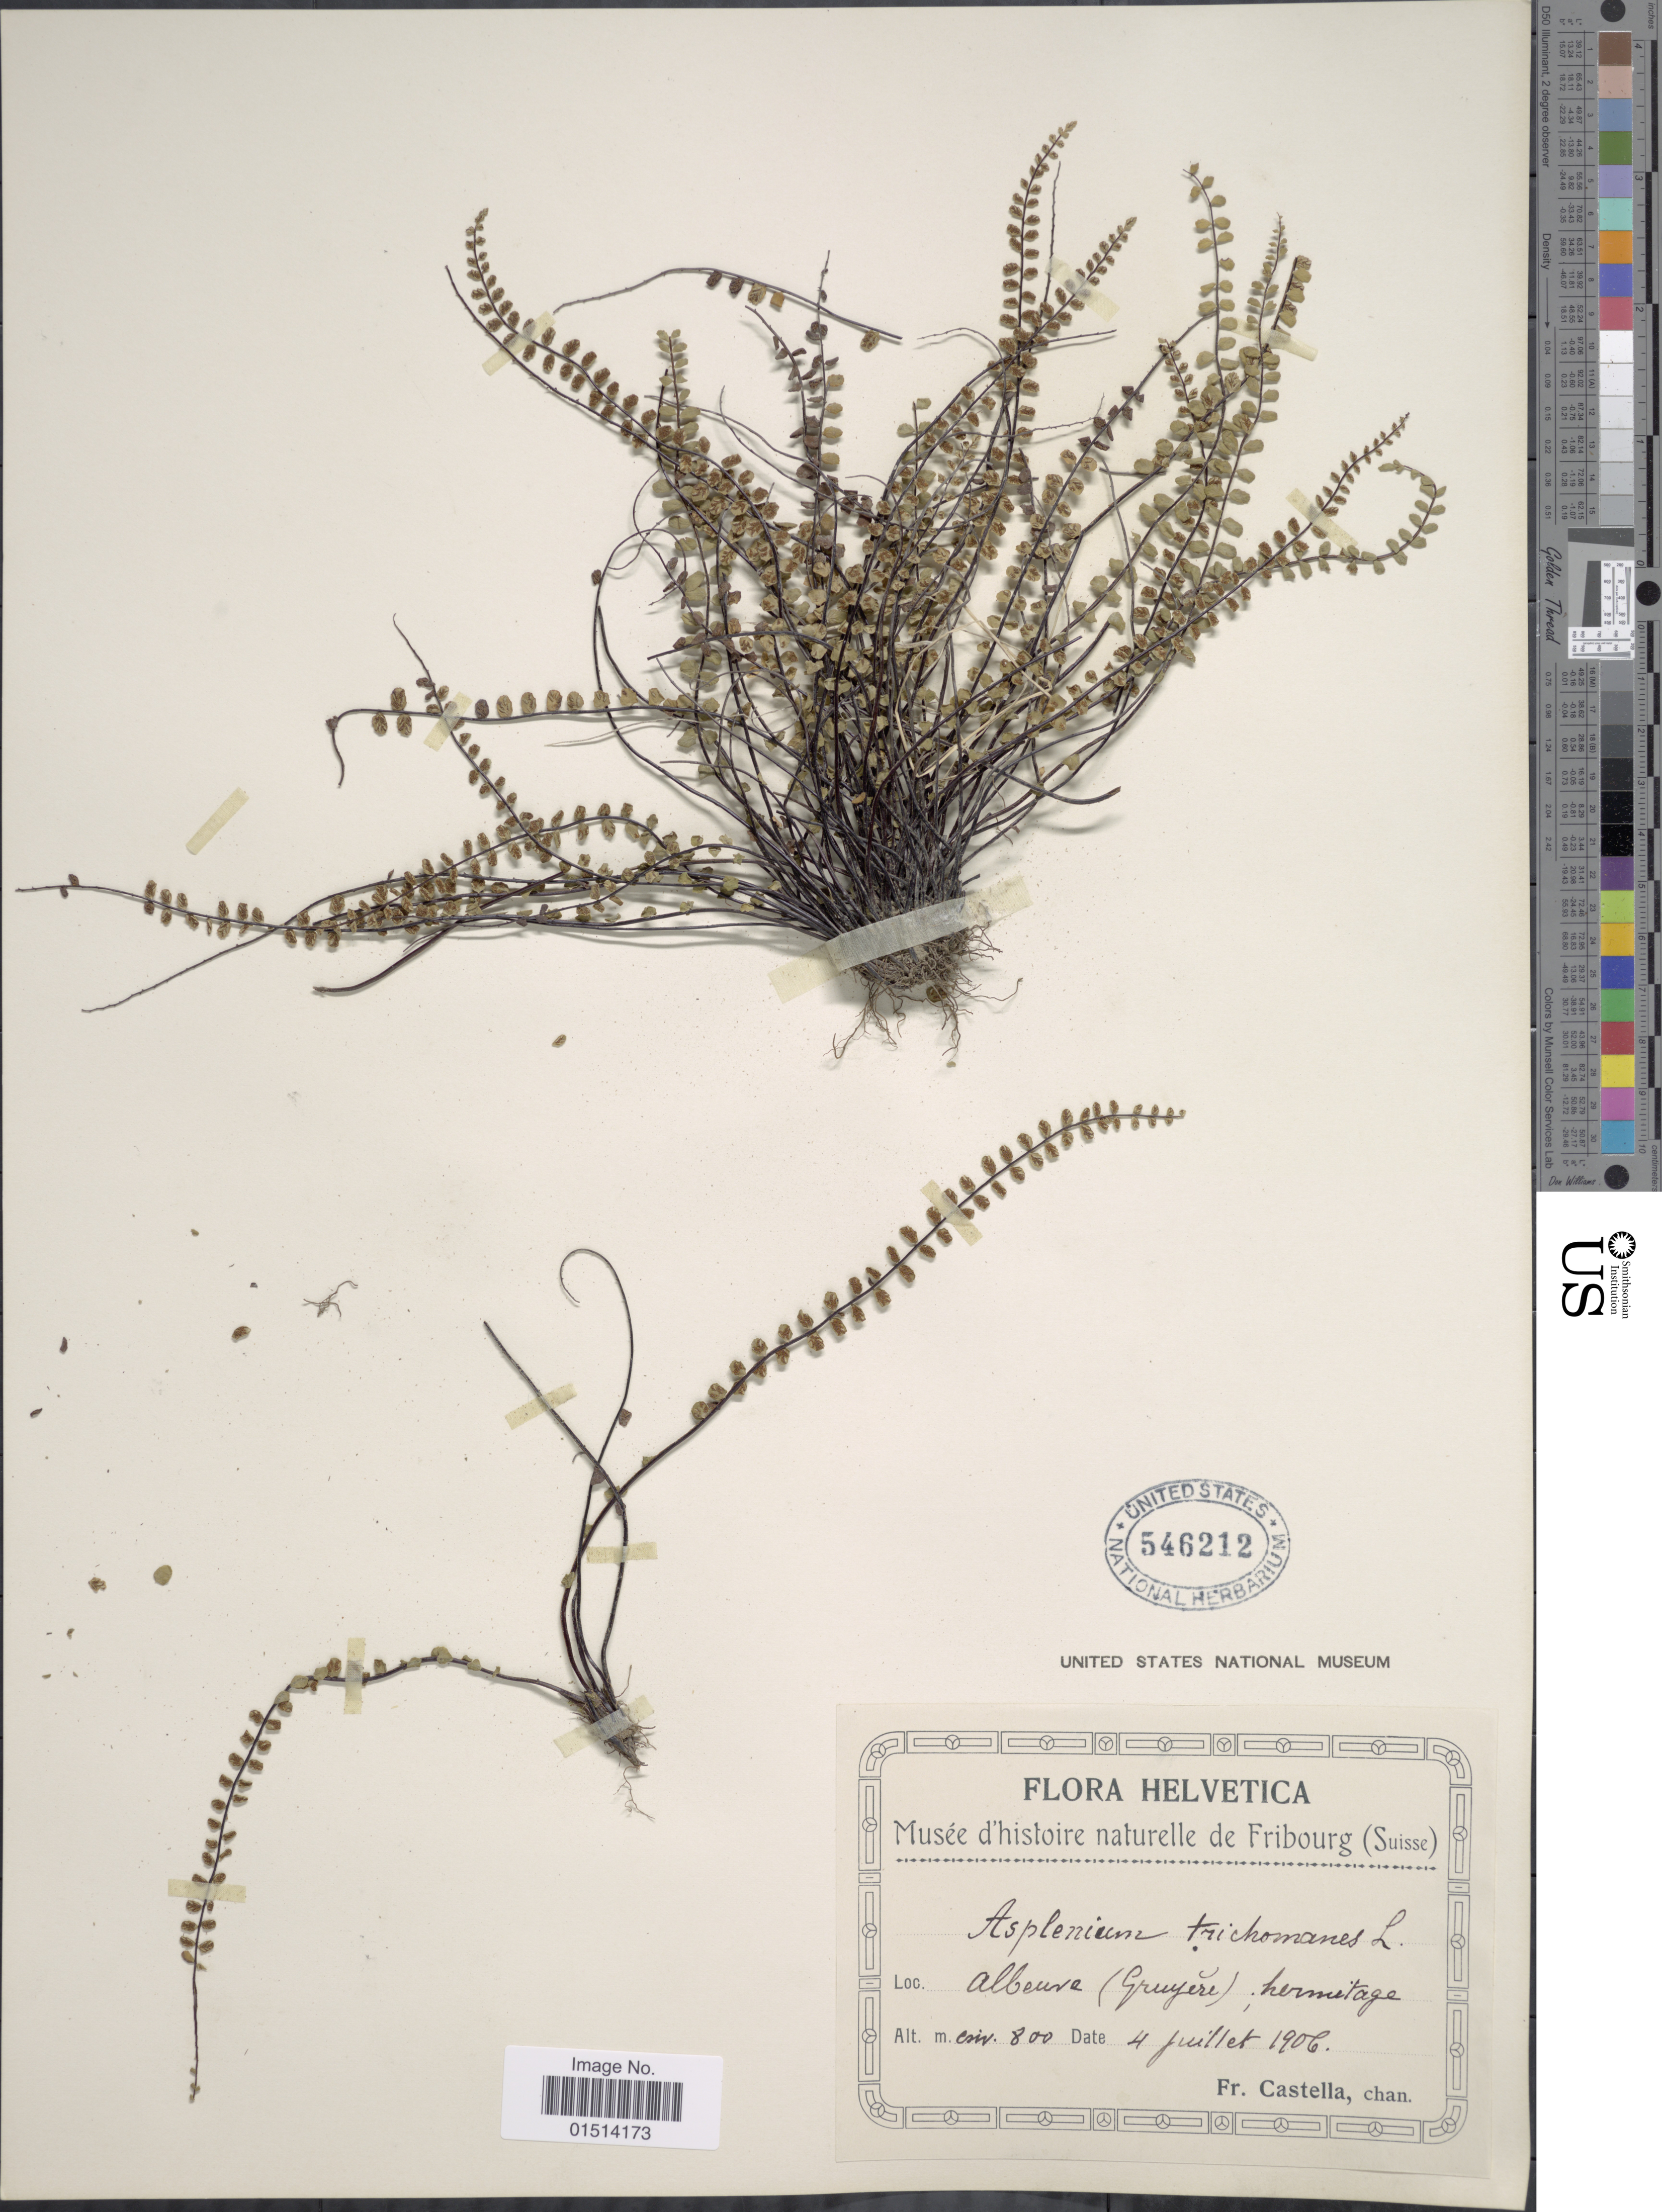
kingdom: Plantae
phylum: Tracheophyta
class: Polypodiopsida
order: Polypodiales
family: Aspleniaceae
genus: Asplenium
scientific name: Asplenium trichomanes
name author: L.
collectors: Fr. Castella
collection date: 1906-07-04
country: Switzerland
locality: Helvetica, Albeure (Gruyere), Hermitage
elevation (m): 800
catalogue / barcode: US 546212